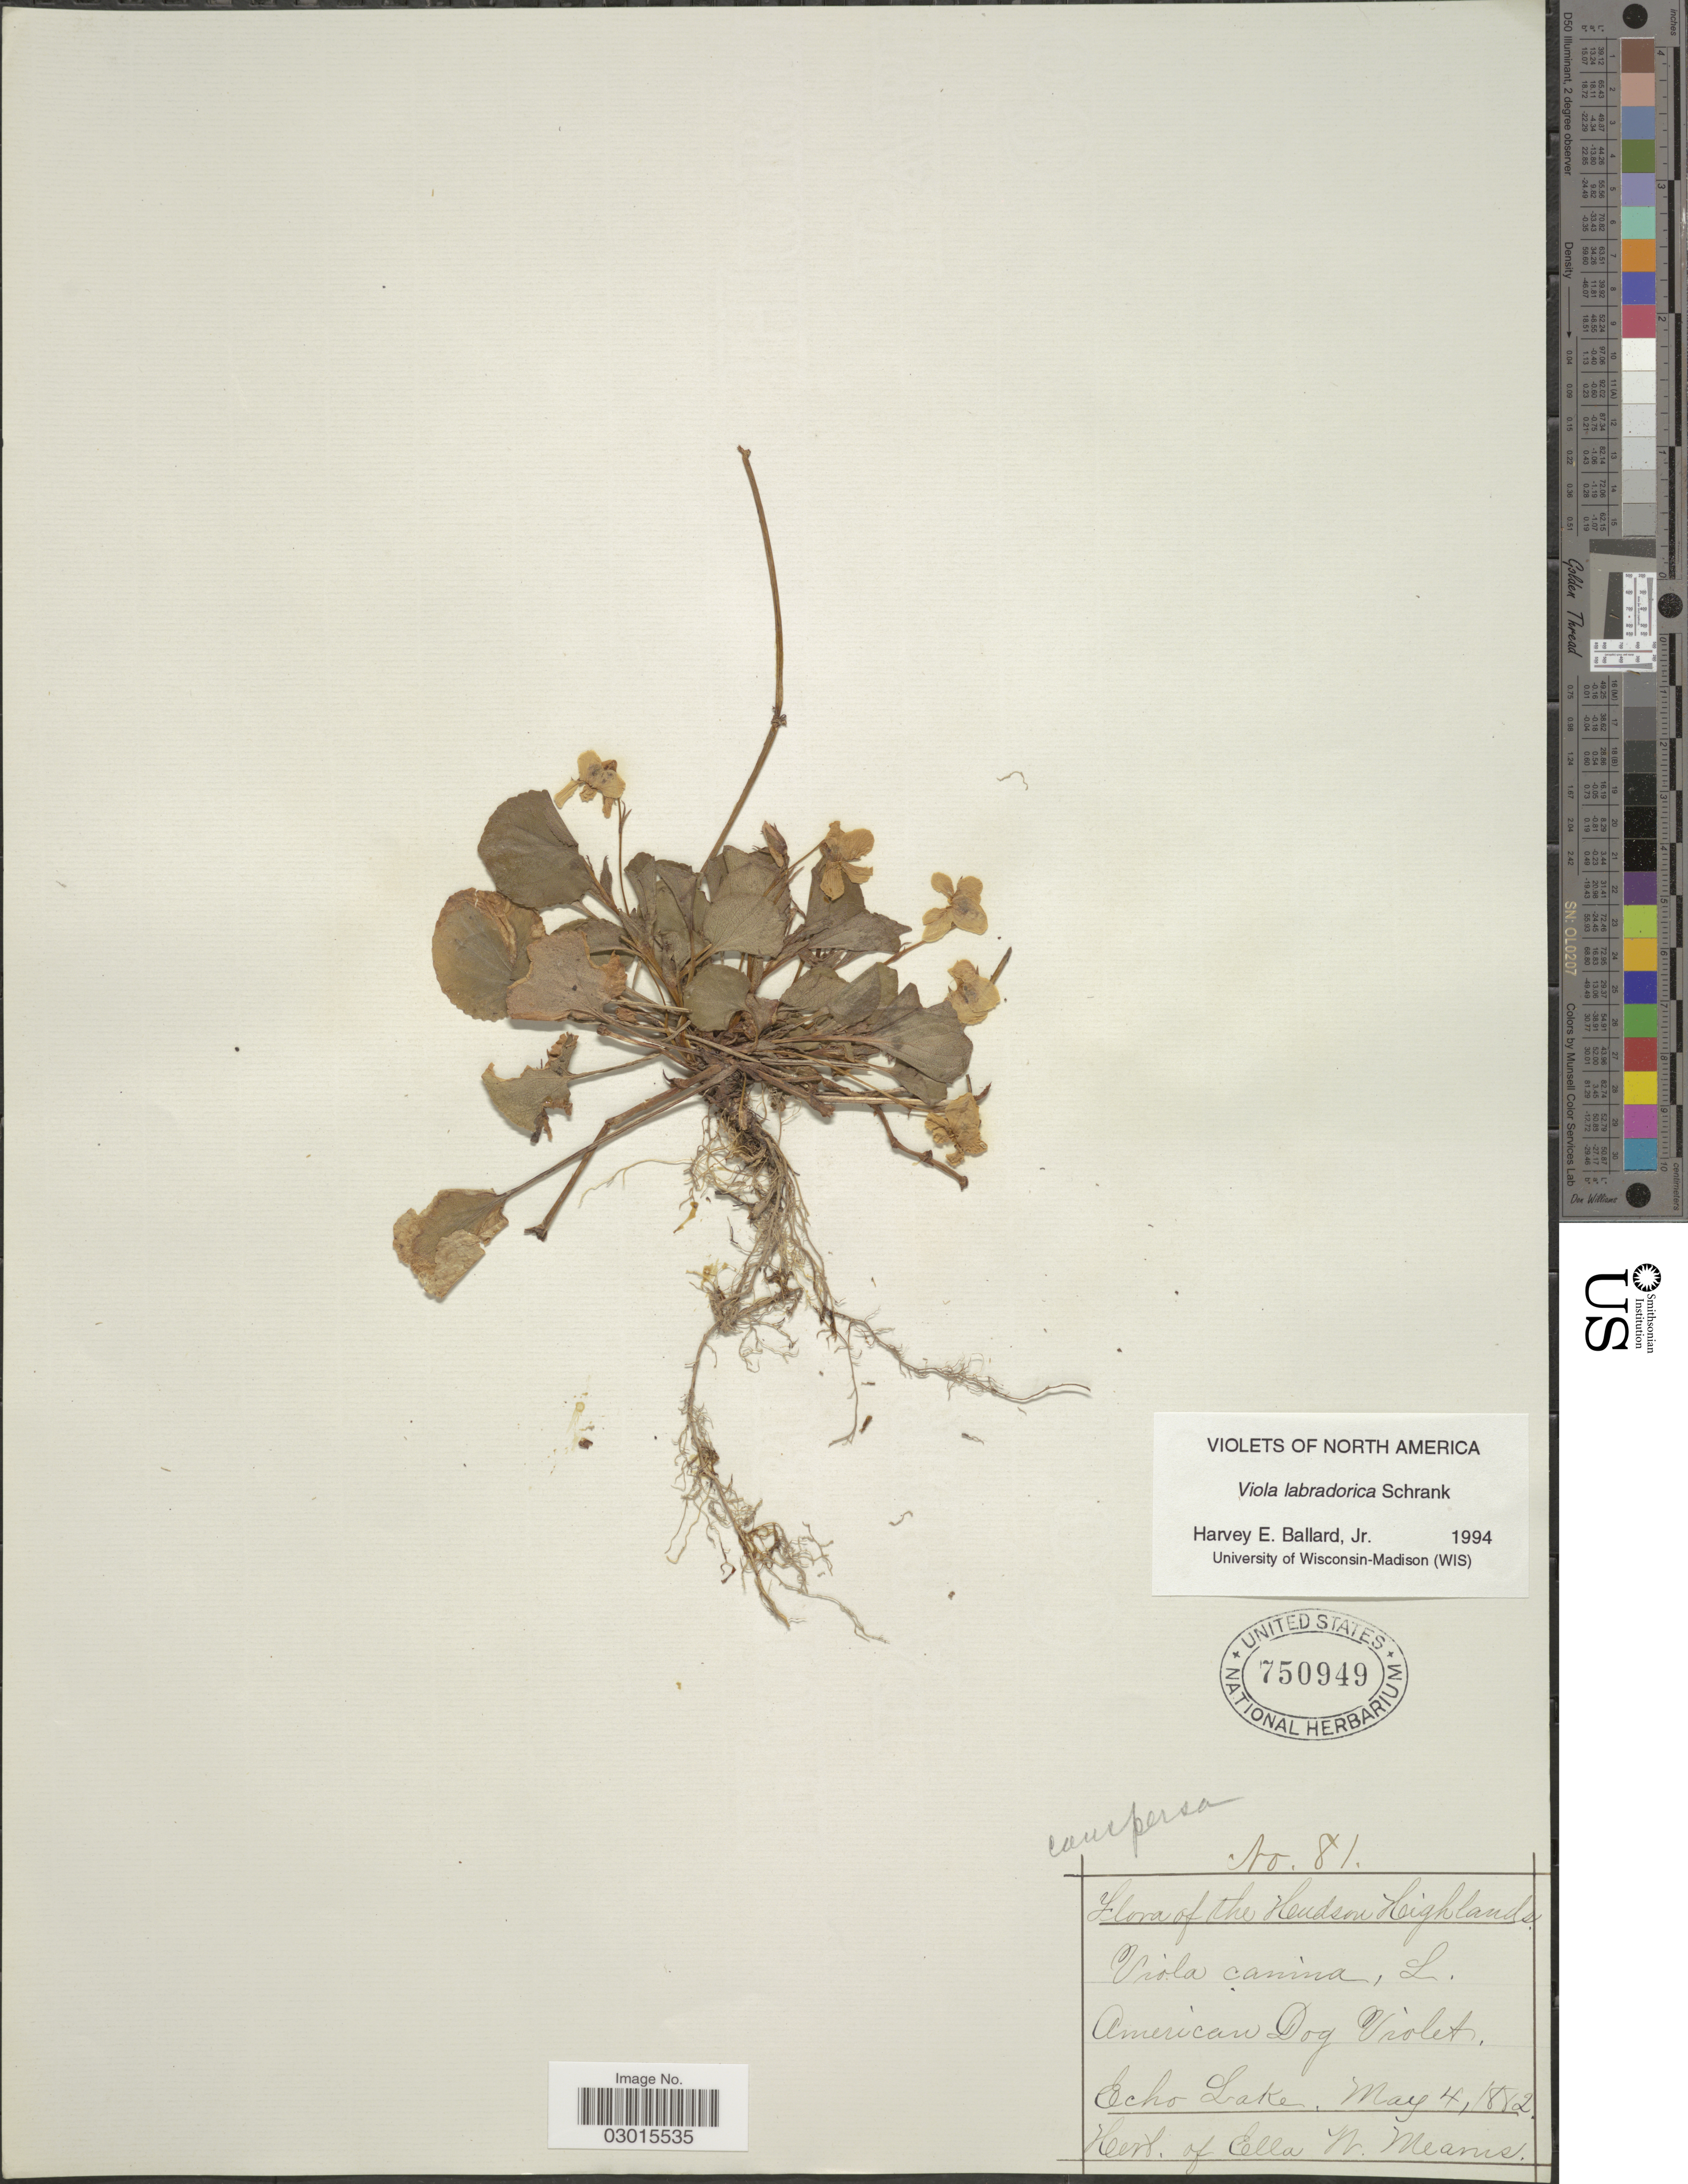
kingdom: Plantae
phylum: Tracheophyta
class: Magnoliopsida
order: Malpighiales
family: Violaceae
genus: Viola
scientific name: Viola labradorica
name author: Schrank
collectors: ex herb. Ella W. Mearns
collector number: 81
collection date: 1882-05-04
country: United States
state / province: New York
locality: Hudson Highlands. Echo Lake.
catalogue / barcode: US 750949